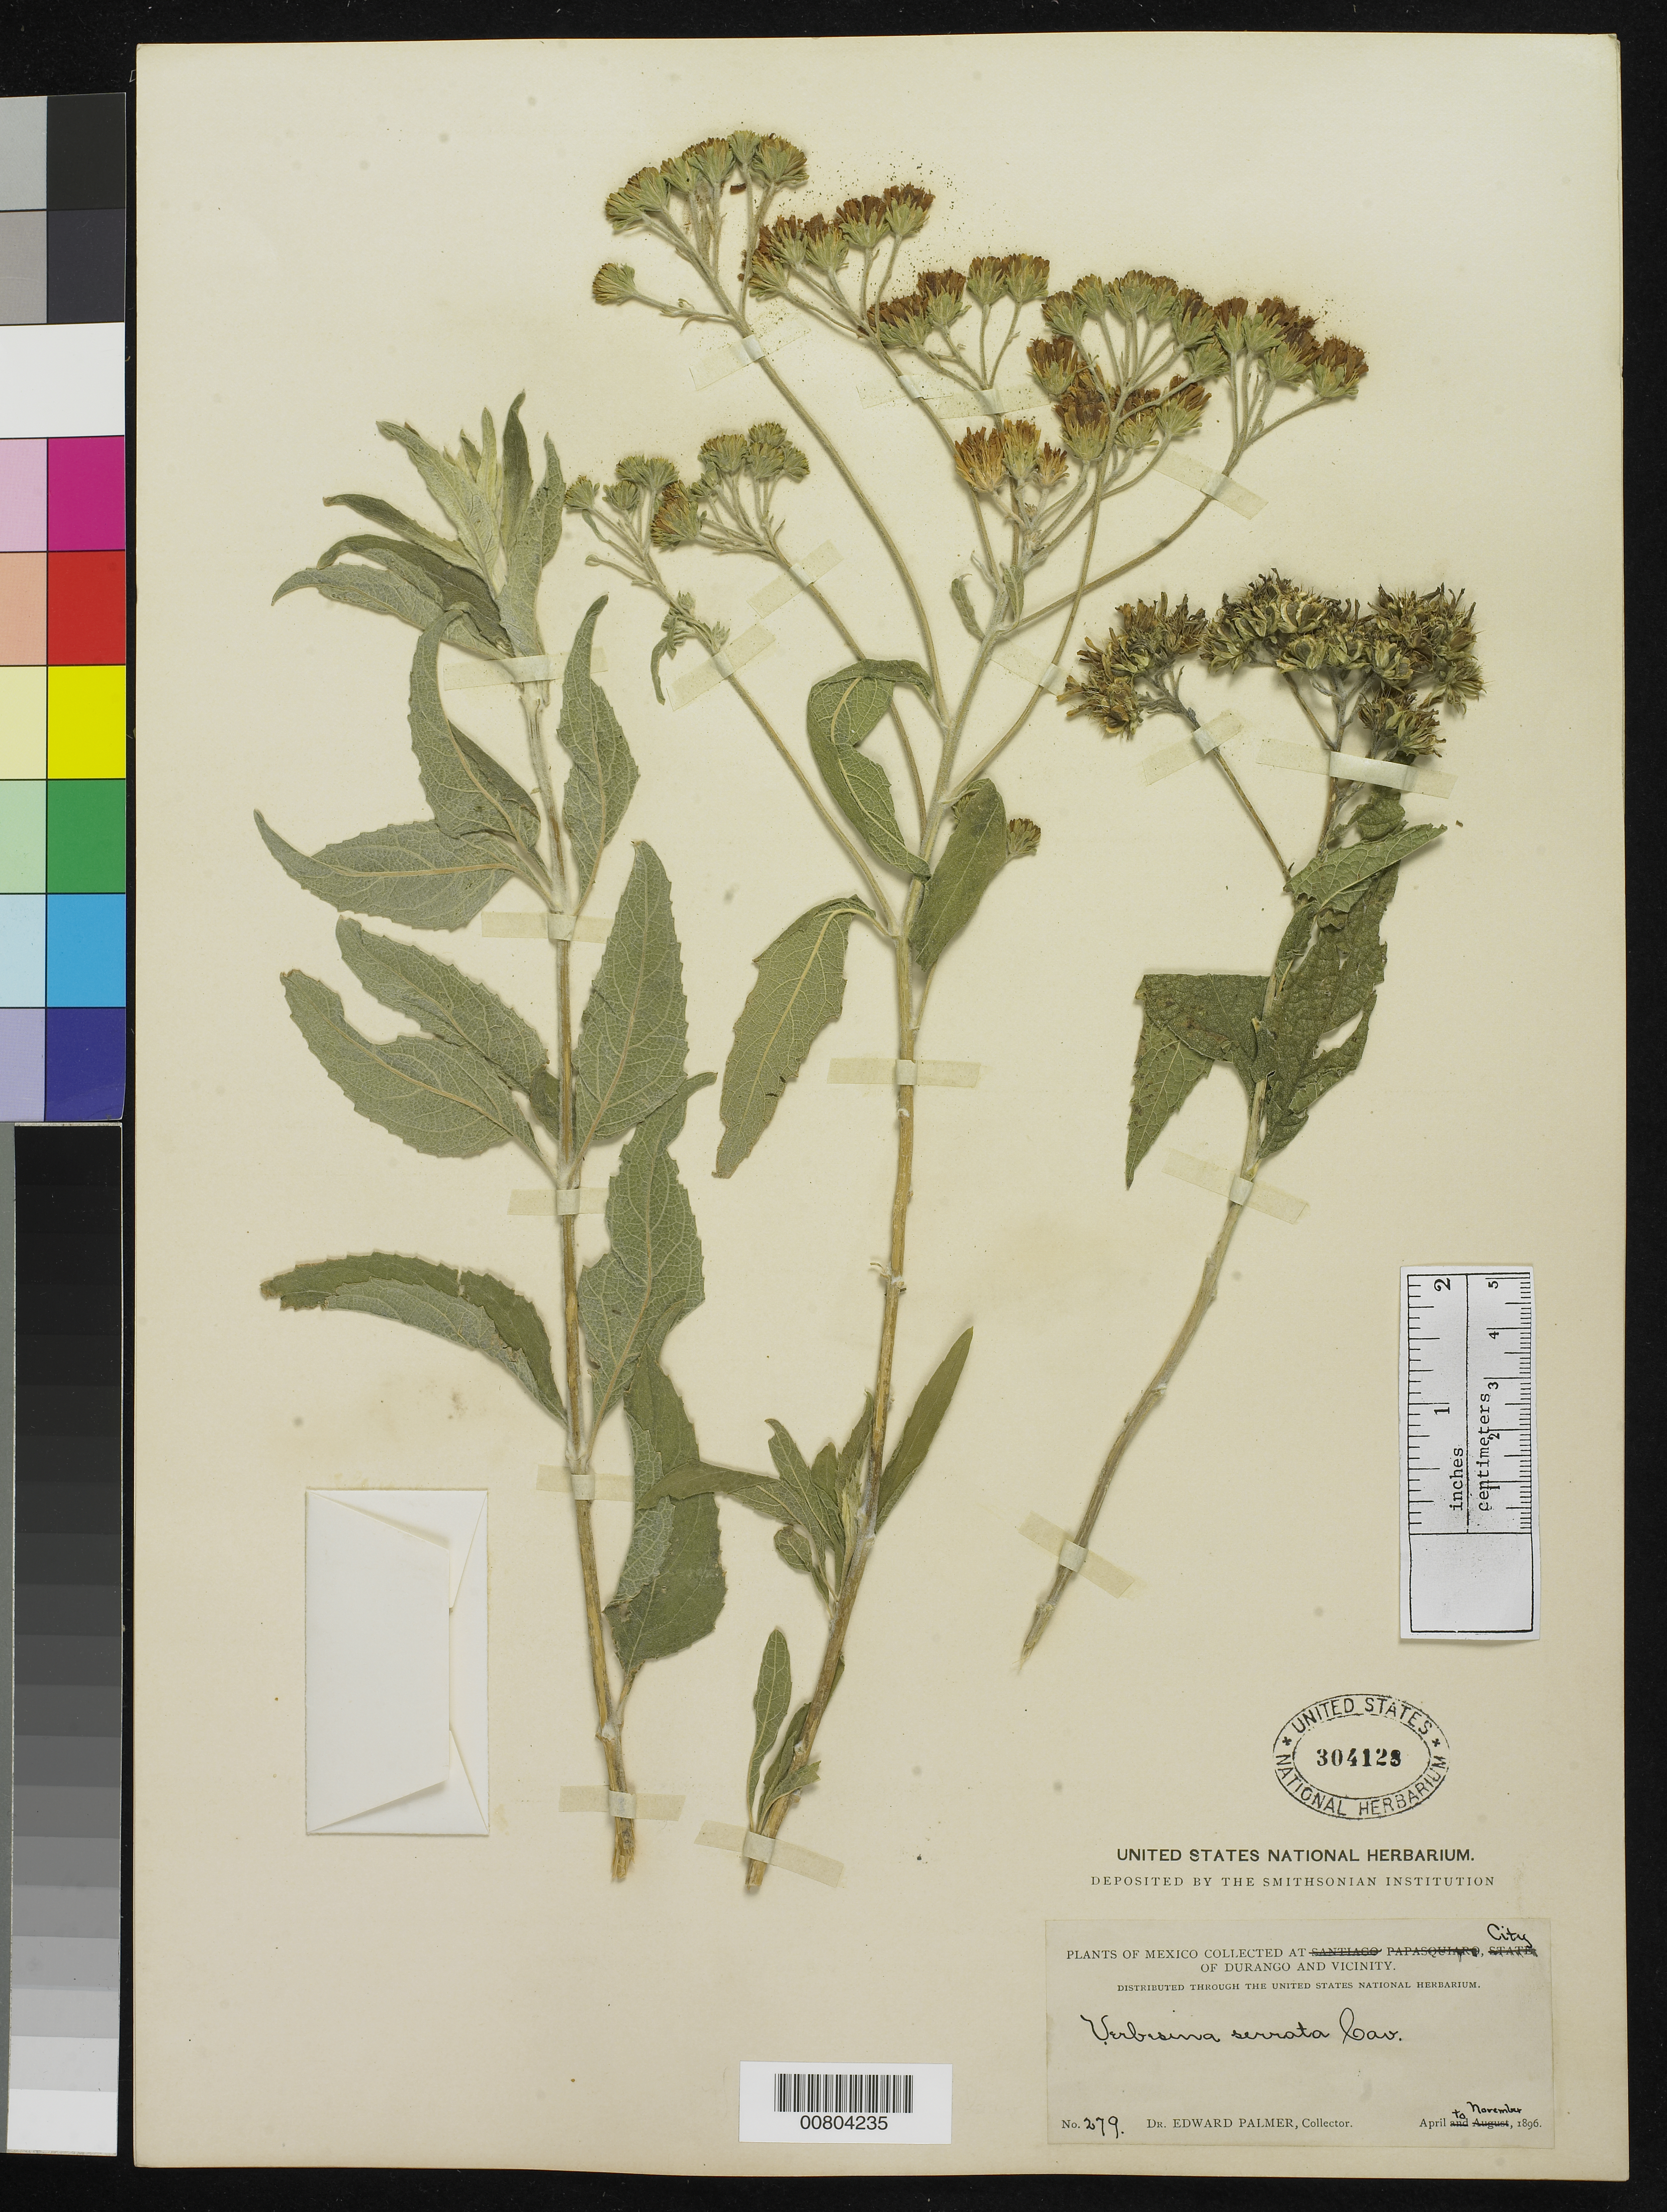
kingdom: Plantae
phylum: Tracheophyta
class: Magnoliopsida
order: Asterales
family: Asteraceae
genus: Verbesina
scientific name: Verbesina serrata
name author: Cav.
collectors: E. Palmer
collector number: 279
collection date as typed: Apr 1896 to -- Nov 1896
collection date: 1896-04/1896-11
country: Mexico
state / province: Durango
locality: City of Durango and vicinity.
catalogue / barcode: US 304128